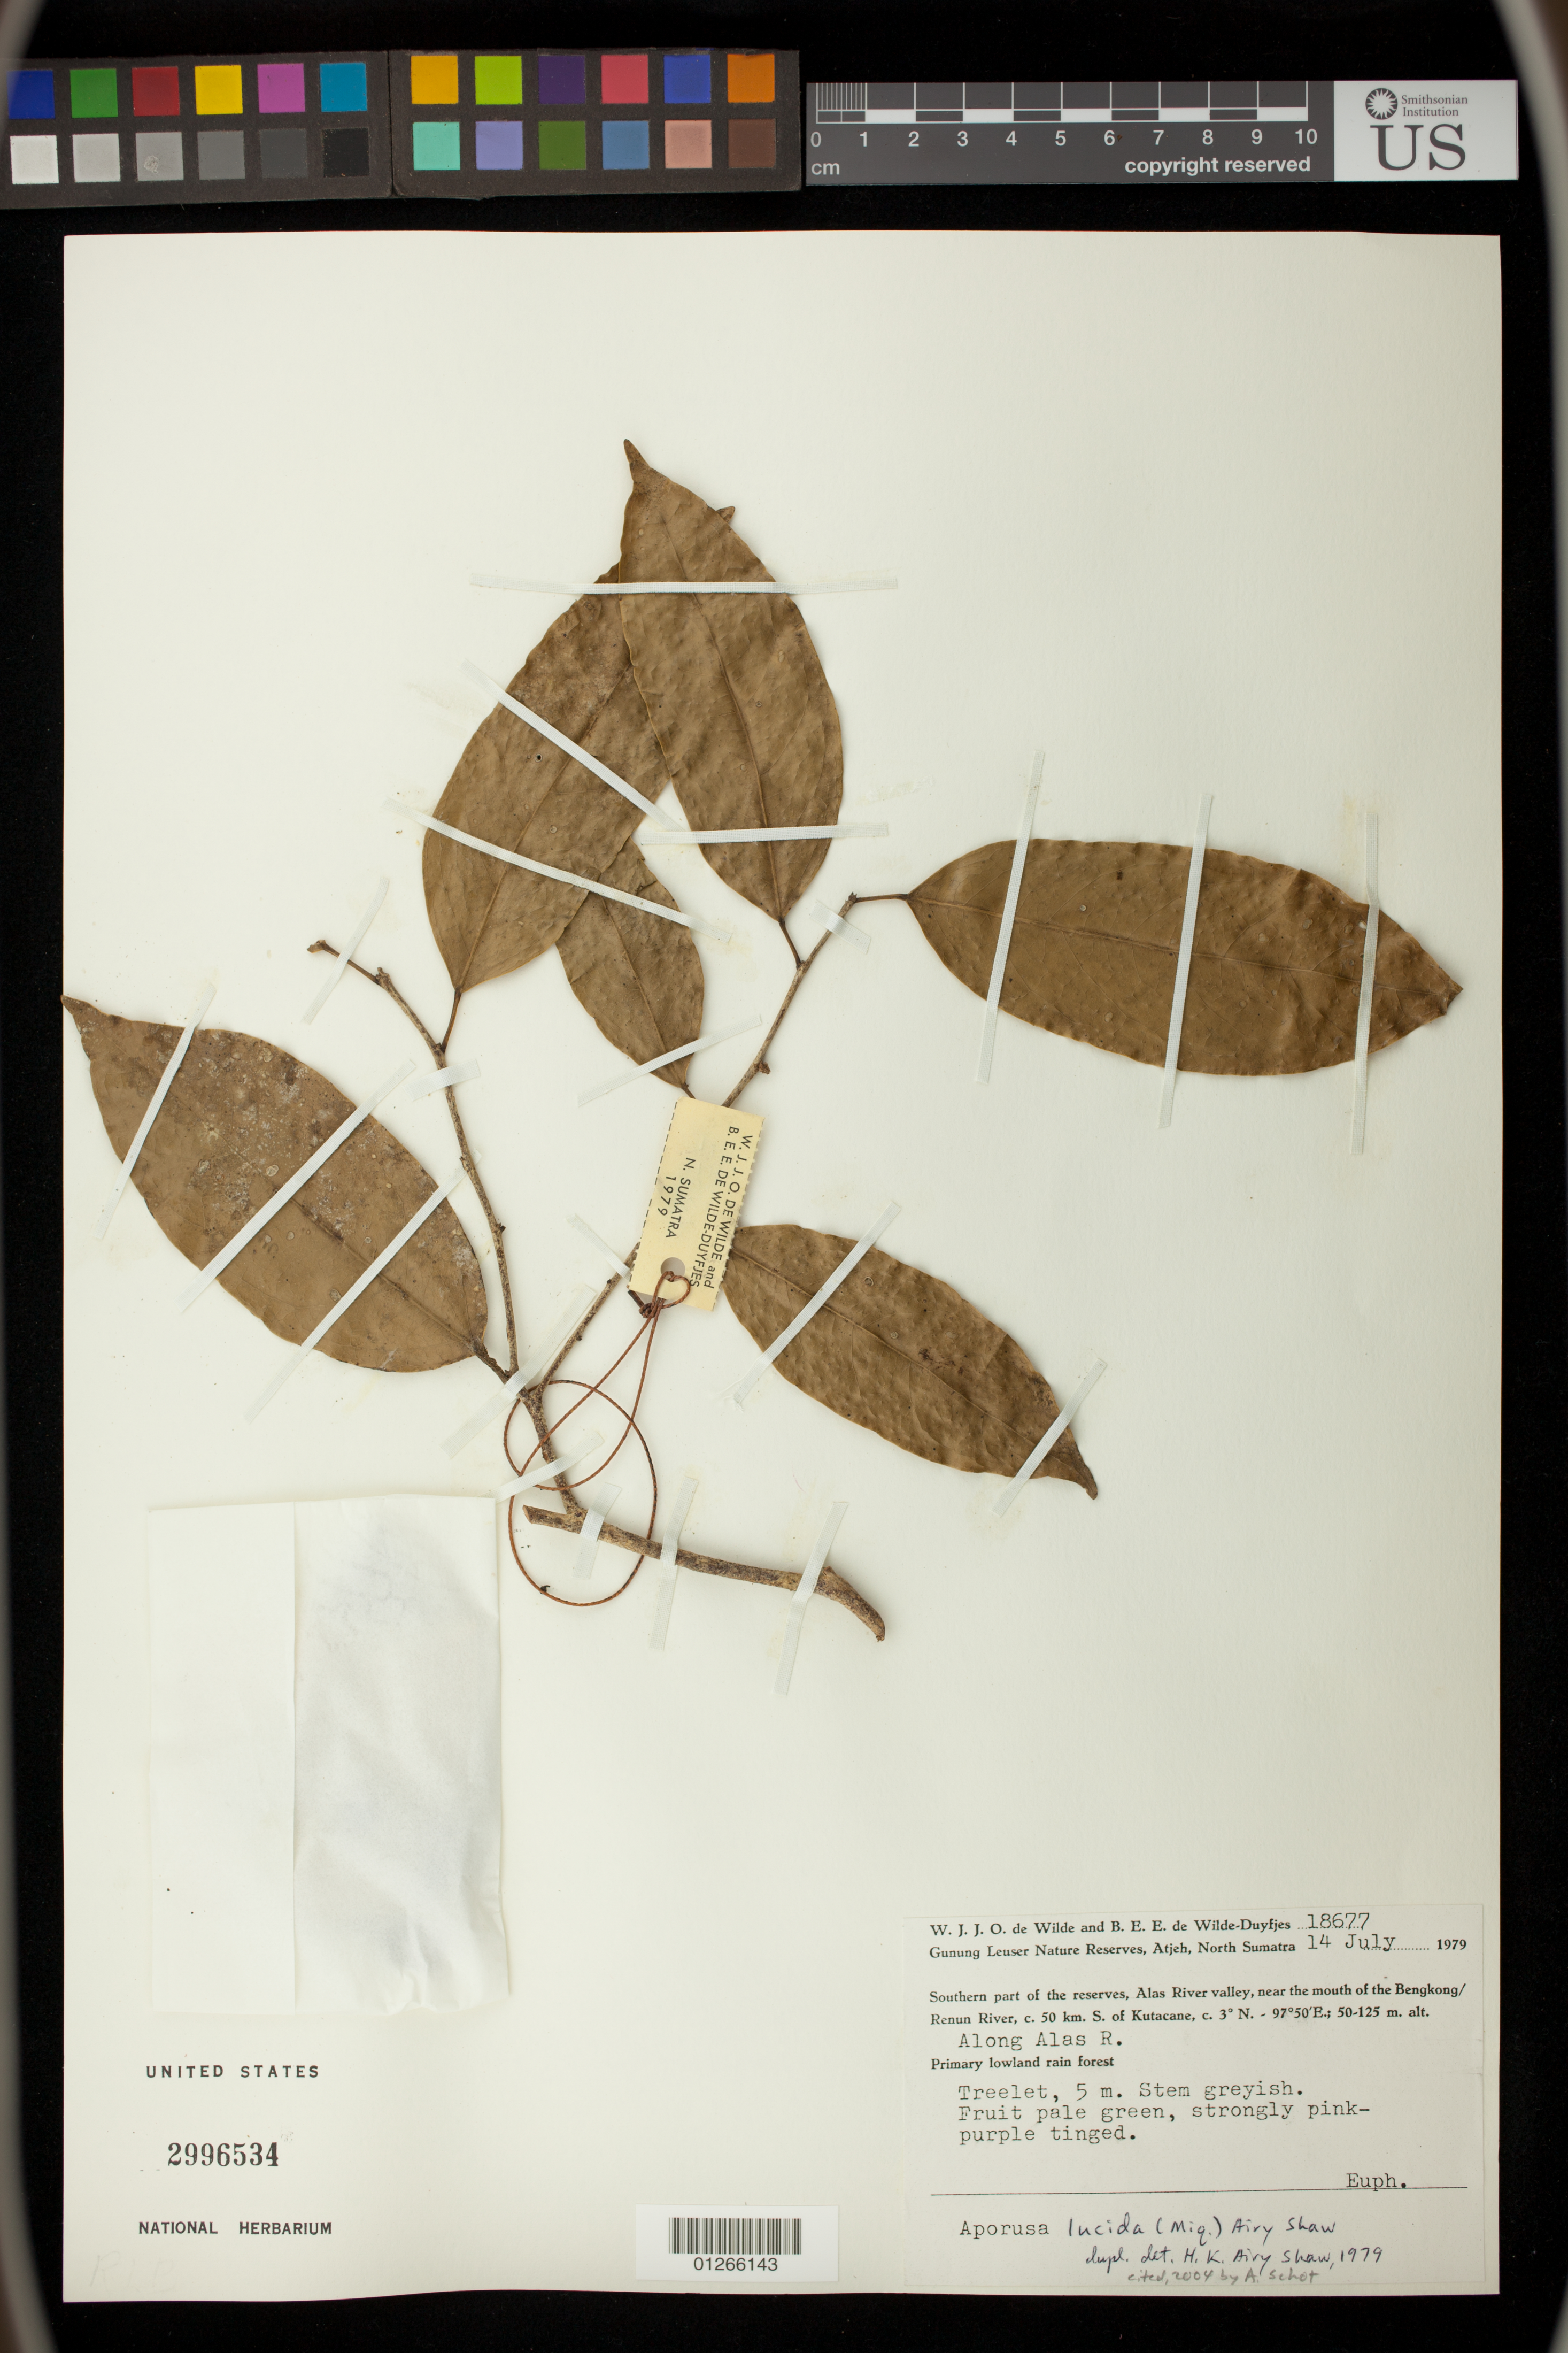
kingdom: Plantae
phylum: Tracheophyta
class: Magnoliopsida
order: Malpighiales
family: Phyllanthaceae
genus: Aporosa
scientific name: Aporosa lucida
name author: (Miq.) Airy Shaw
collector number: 18677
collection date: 1979-07-14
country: Indonesia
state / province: Sumatra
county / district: Aceh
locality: Gunung Leuser Nature Reserves, Atjeh, North Sumatra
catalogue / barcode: US 2996534